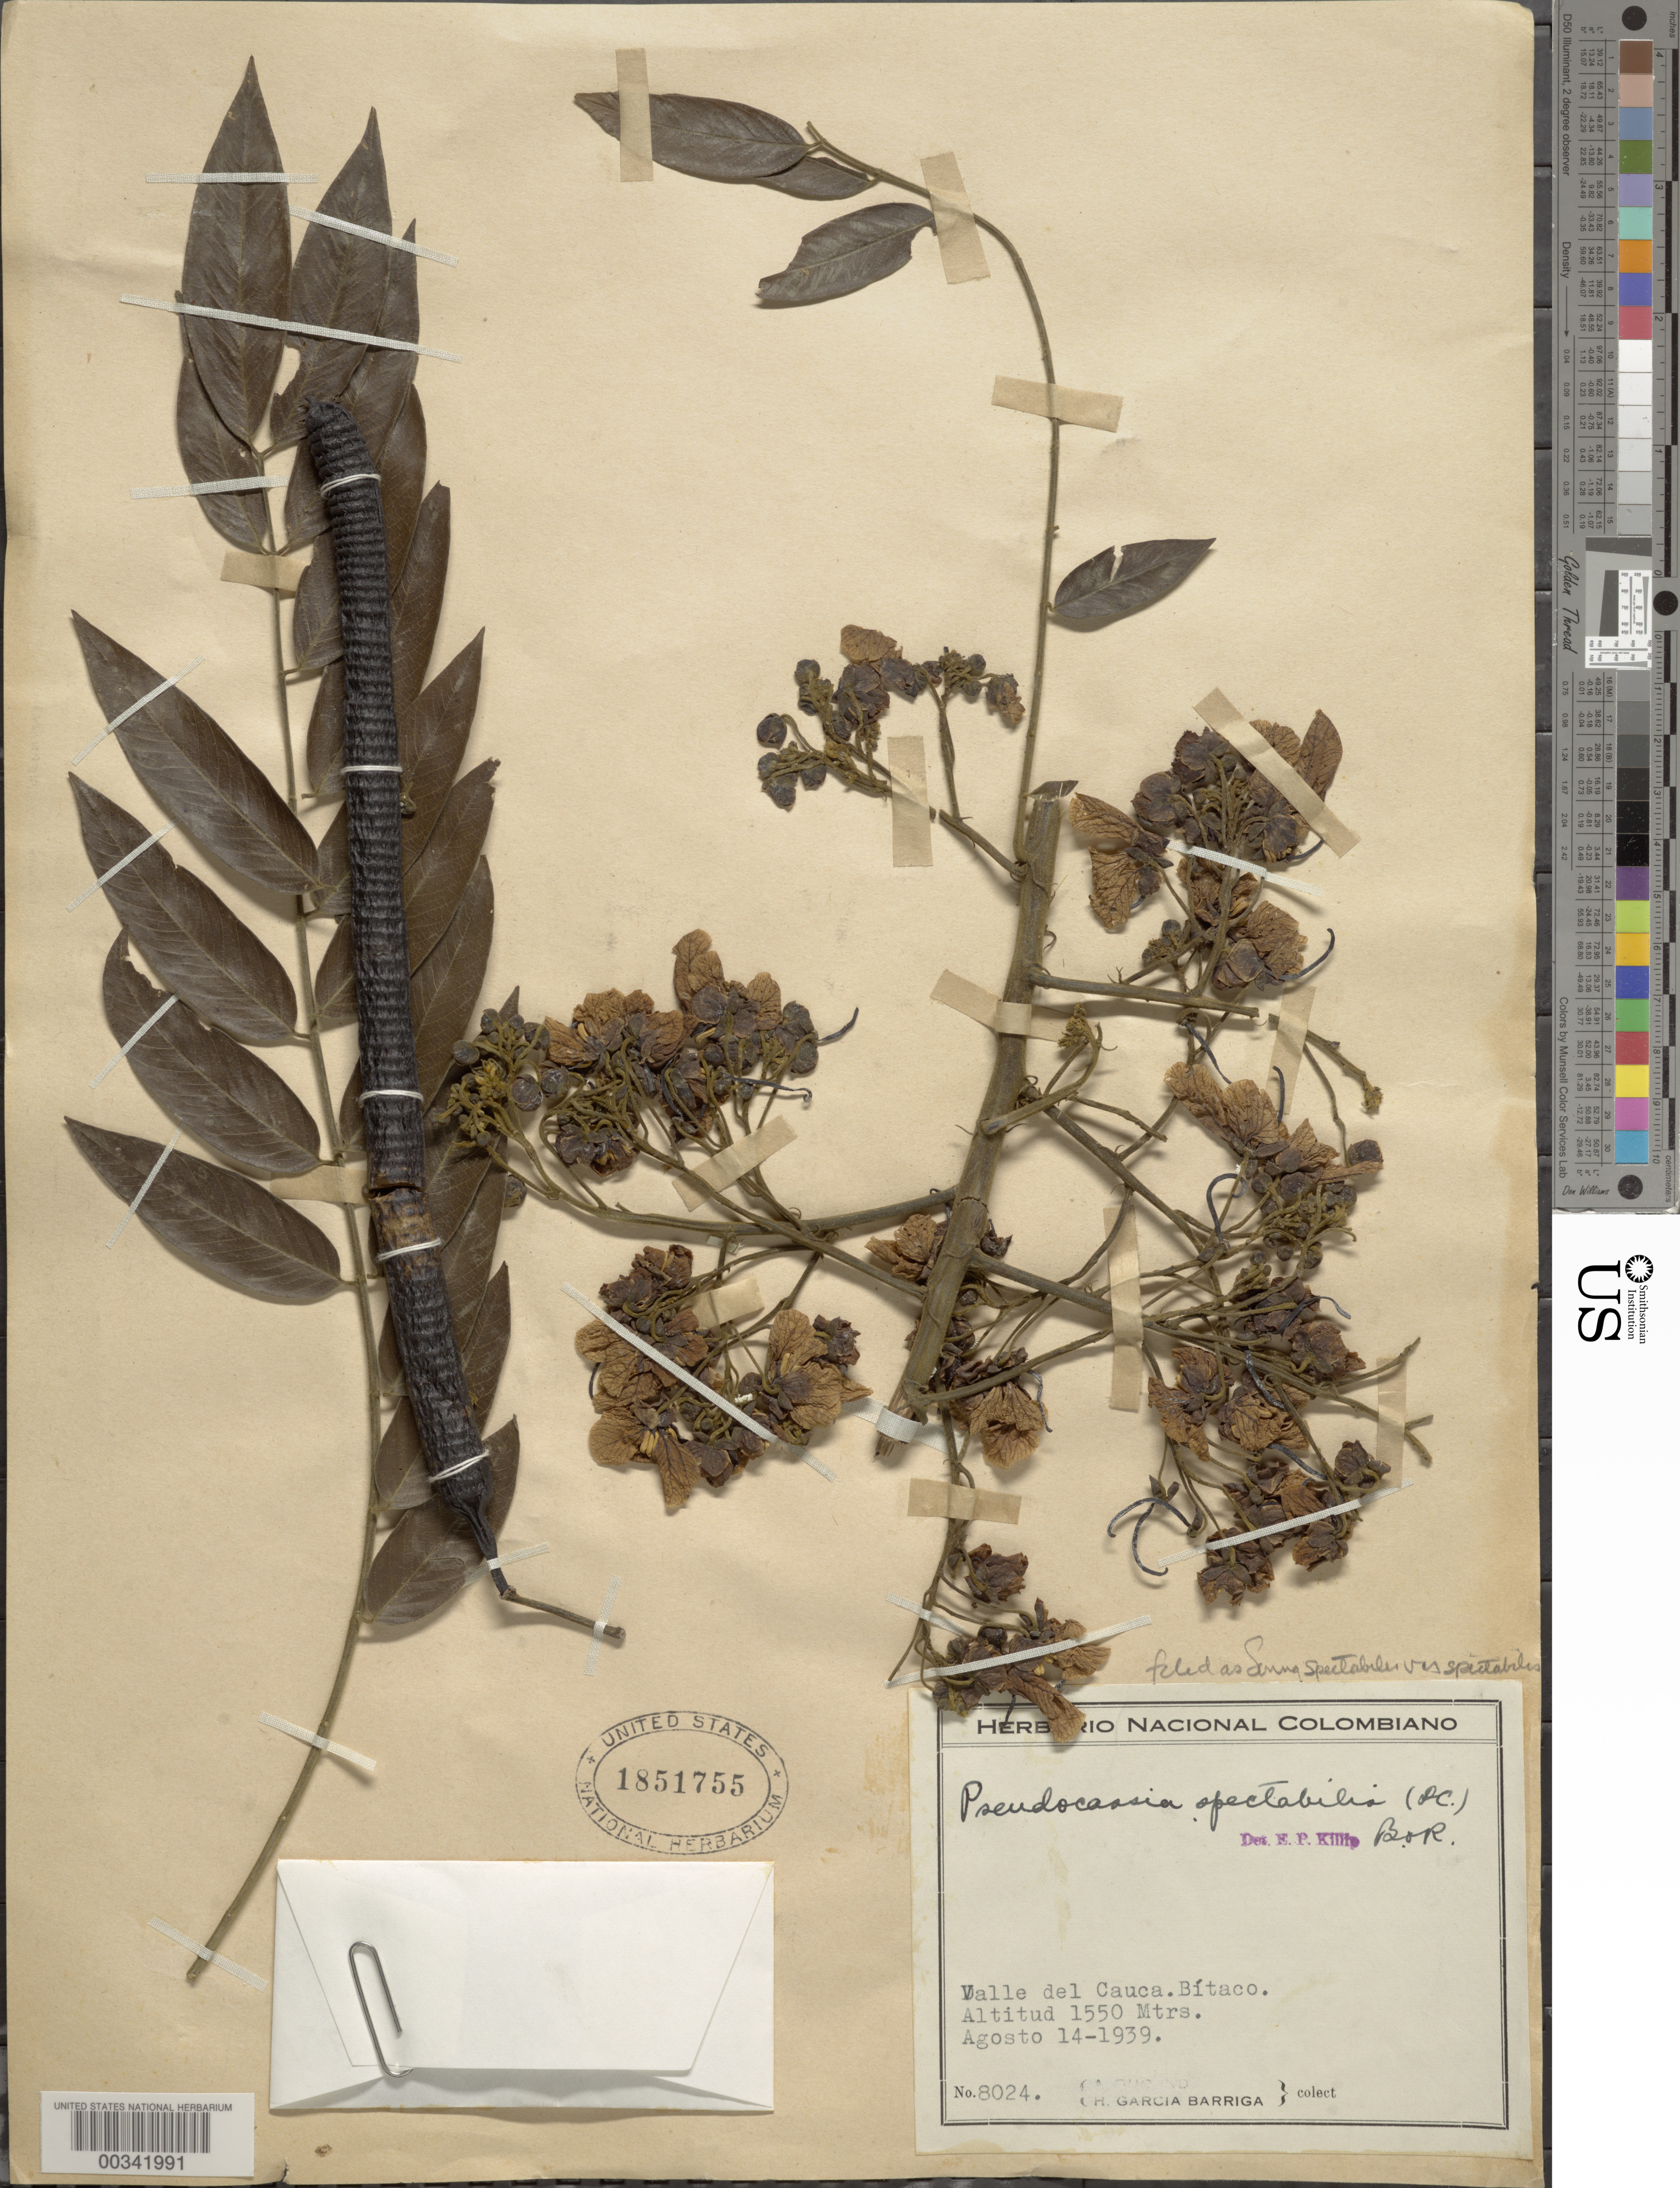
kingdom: Plantae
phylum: Tracheophyta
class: Magnoliopsida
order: Fabales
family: Fabaceae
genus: Senna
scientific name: Senna spectabilis var. spectabilis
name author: (DC.) H.S. Irwin & Barneby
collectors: H. García Barriga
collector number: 8024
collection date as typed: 14 Aug 1939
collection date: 1939-08-14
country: Colombia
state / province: Valle del Cauca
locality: Bitaco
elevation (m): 1550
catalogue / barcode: US 1851755